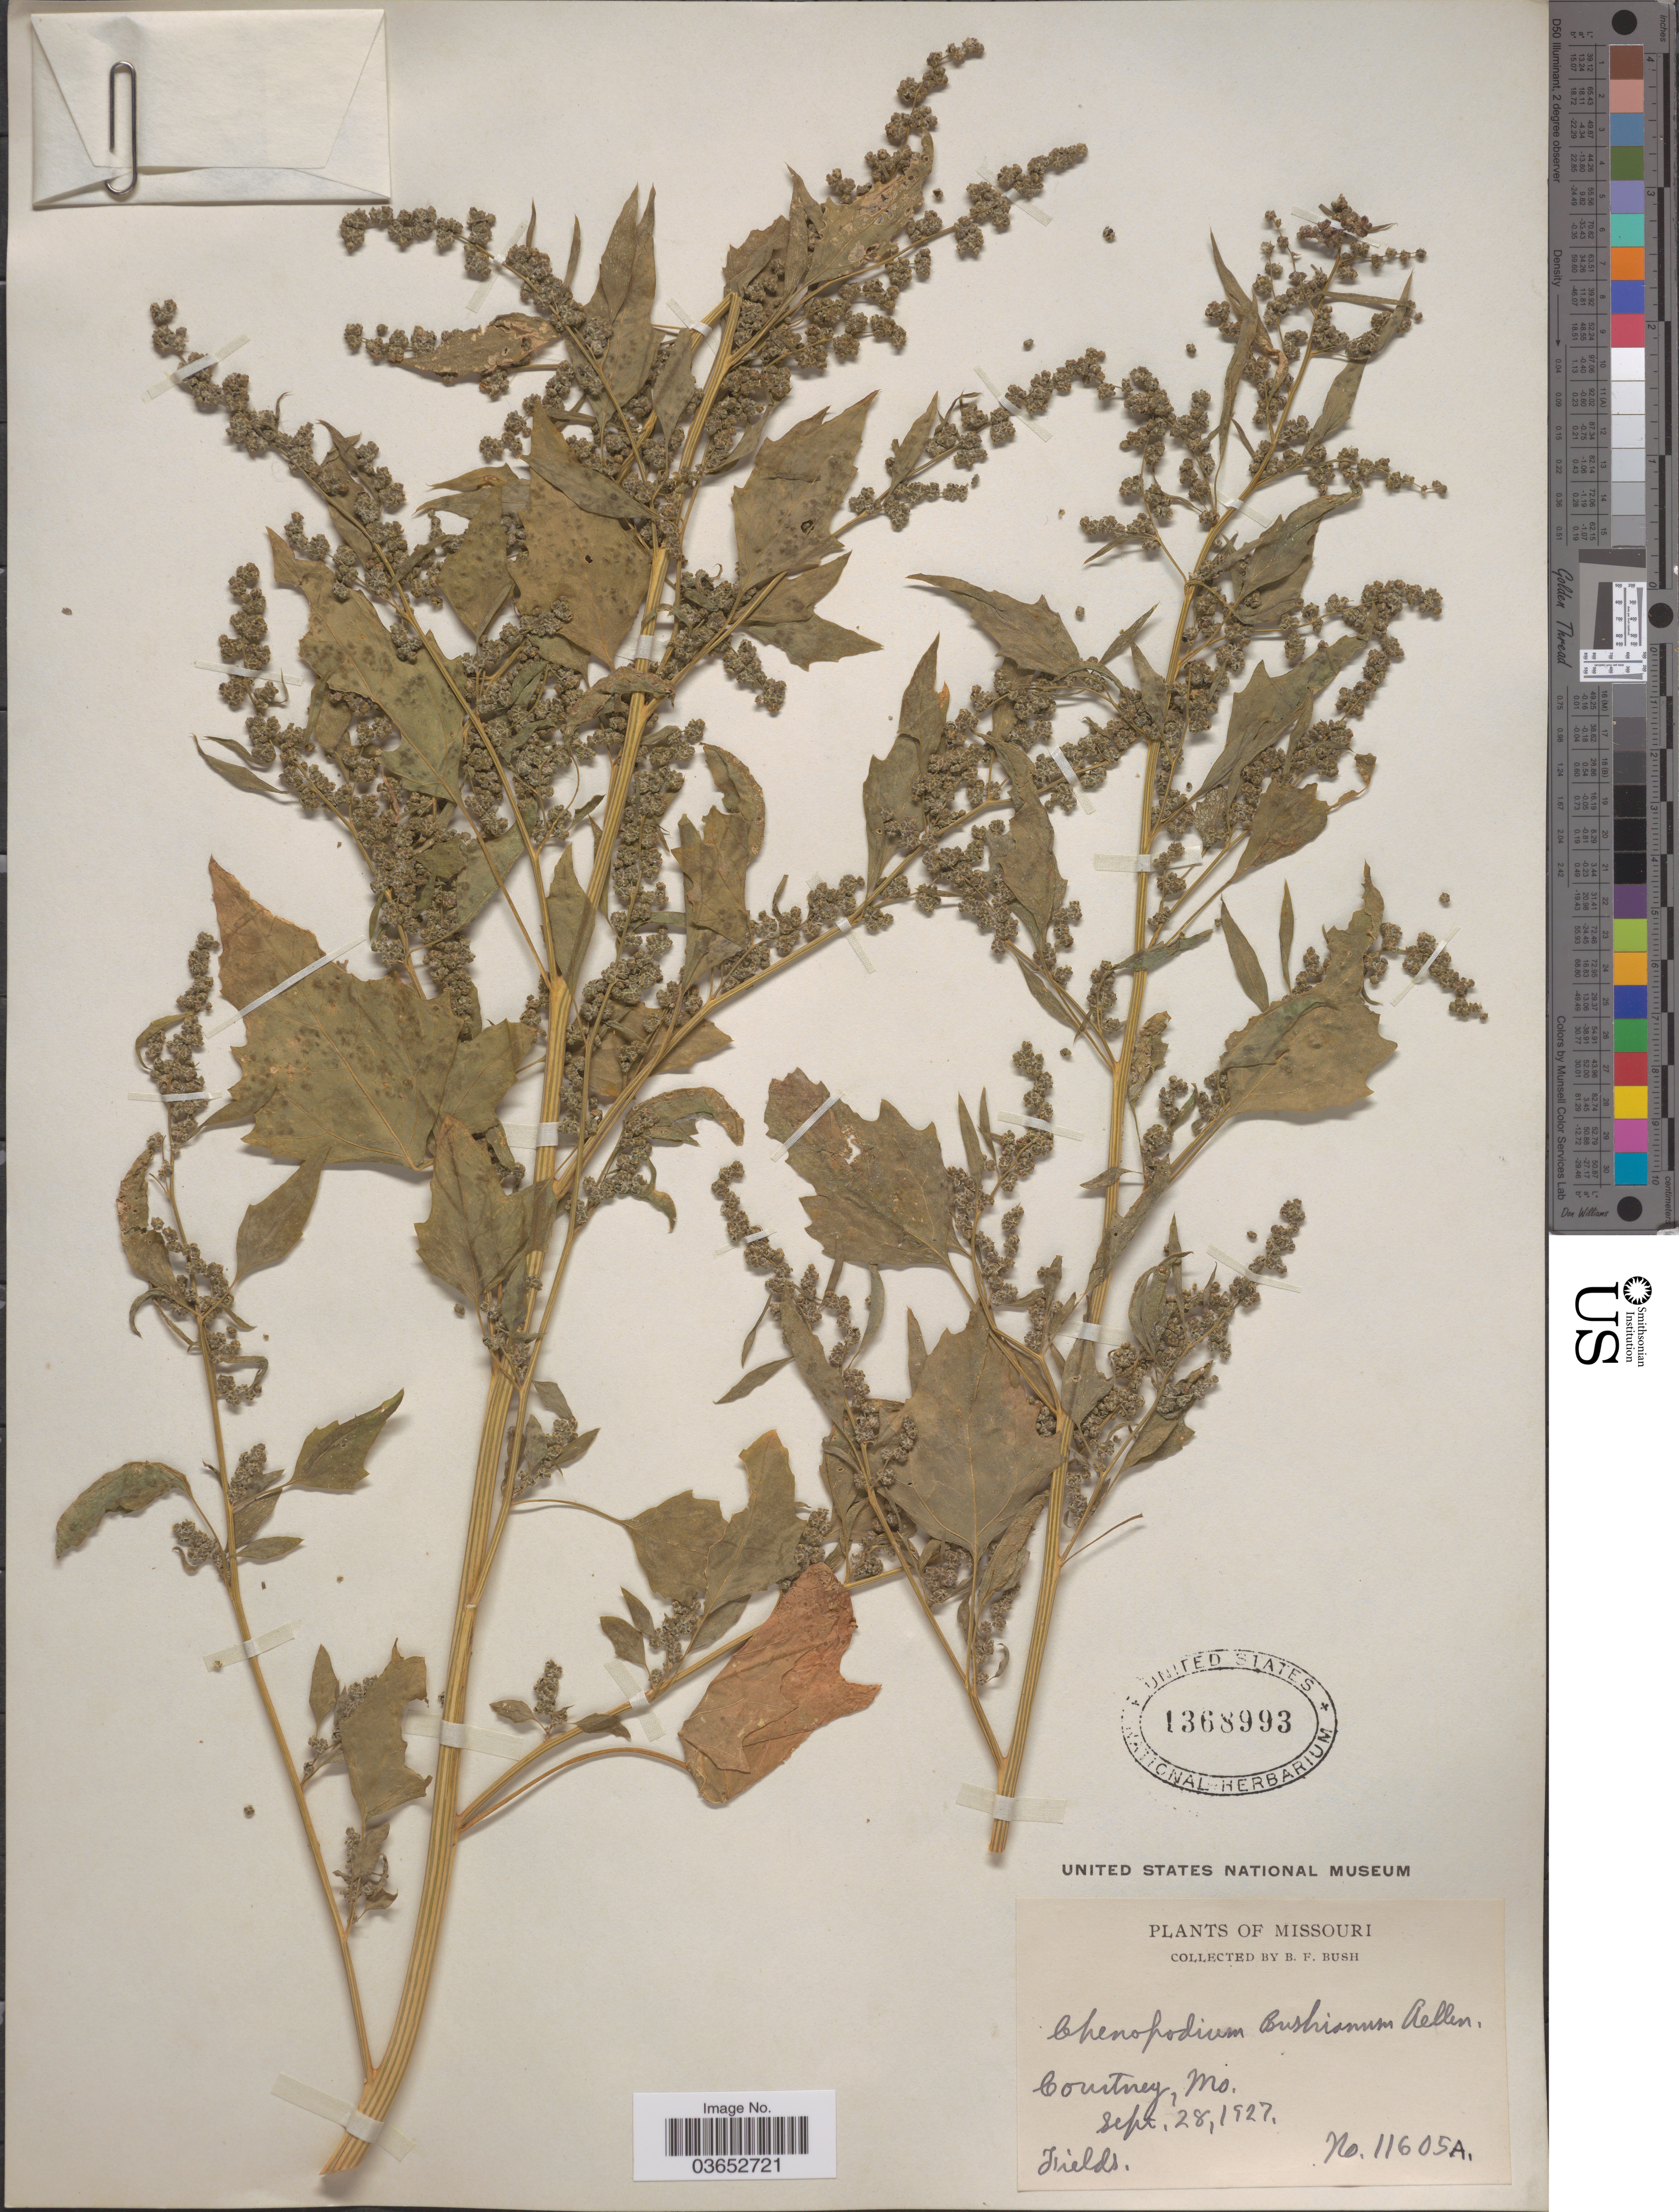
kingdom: Plantae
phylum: Tracheophyta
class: Magnoliopsida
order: Caryophyllales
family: Amaranthaceae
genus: Chenopodium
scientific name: Chenopodium bushianum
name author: Aellen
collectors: B. F. Bush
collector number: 11605A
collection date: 1927-09-28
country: United States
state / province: Missouri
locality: Courtney.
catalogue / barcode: US 1368993